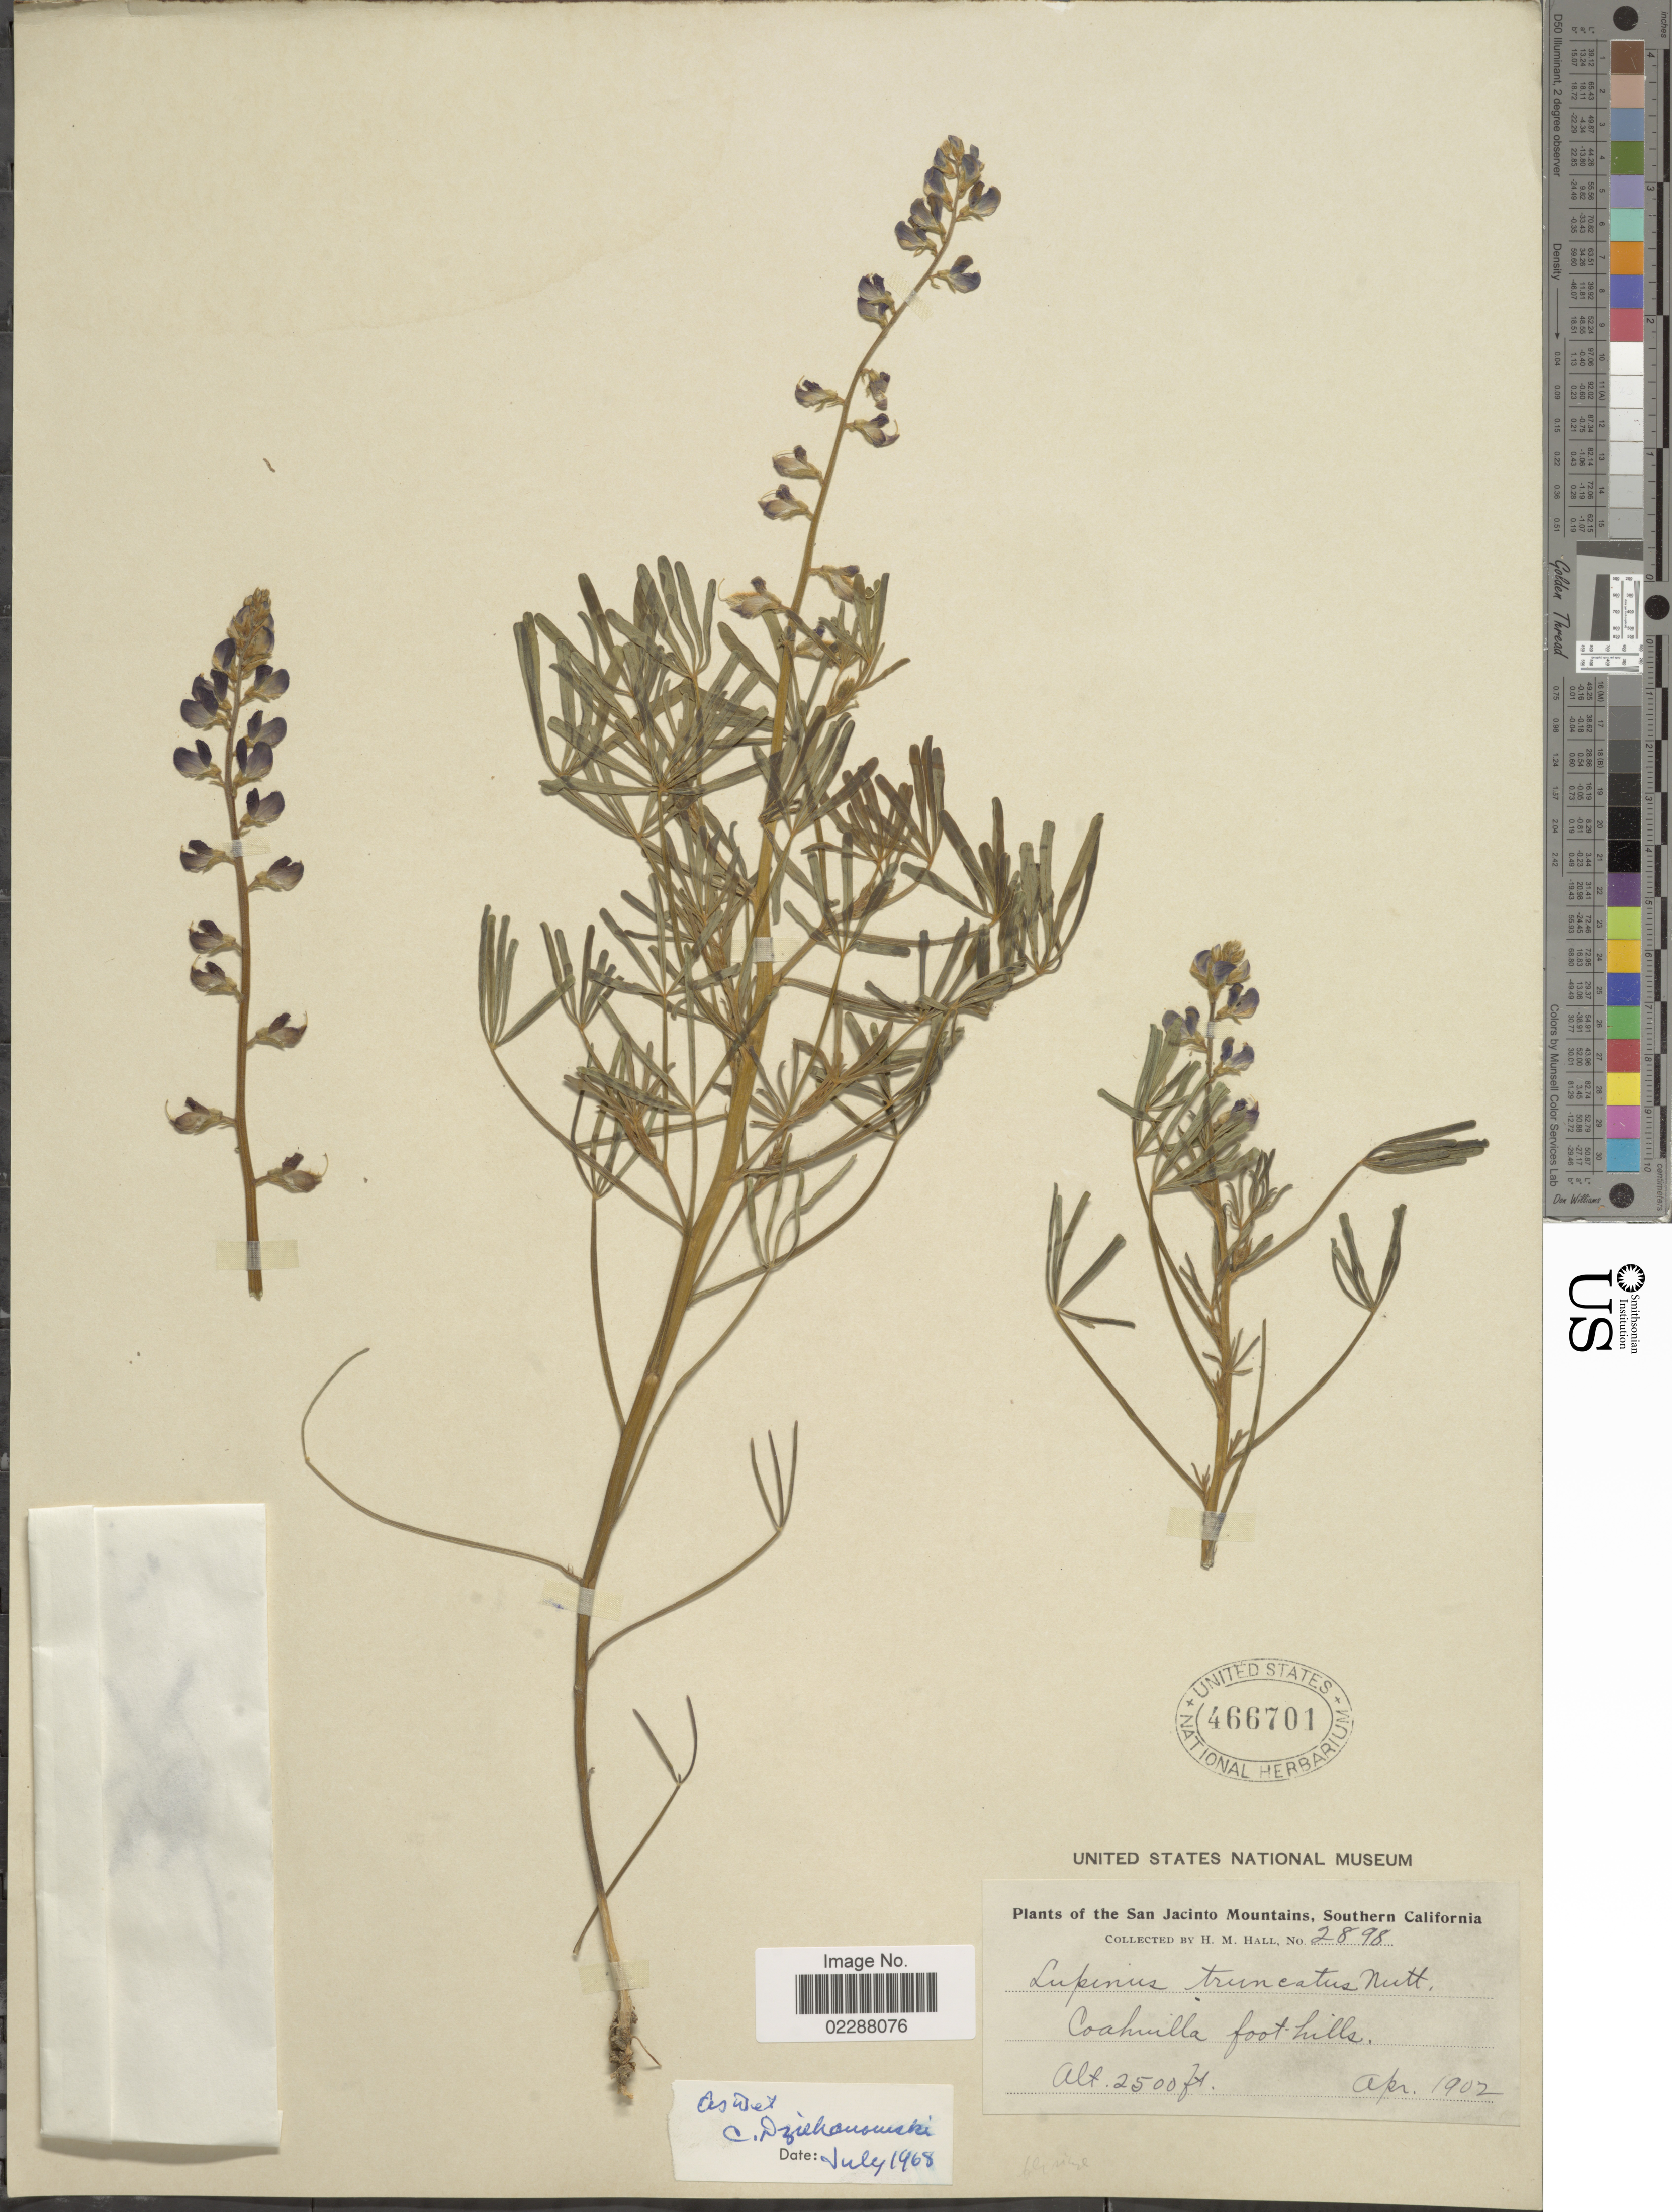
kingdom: Plantae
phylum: Tracheophyta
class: Magnoliopsida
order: Fabales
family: Fabaceae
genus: Lupinus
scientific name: Lupinus truncatus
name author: Nutt. ex Hook. & Arn.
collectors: H. M. Hall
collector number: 2898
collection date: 1902-04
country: United States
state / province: California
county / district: Riverside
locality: San Jacinto Mountains, Southern California, Coahuilla foothills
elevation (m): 762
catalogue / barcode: US 466701